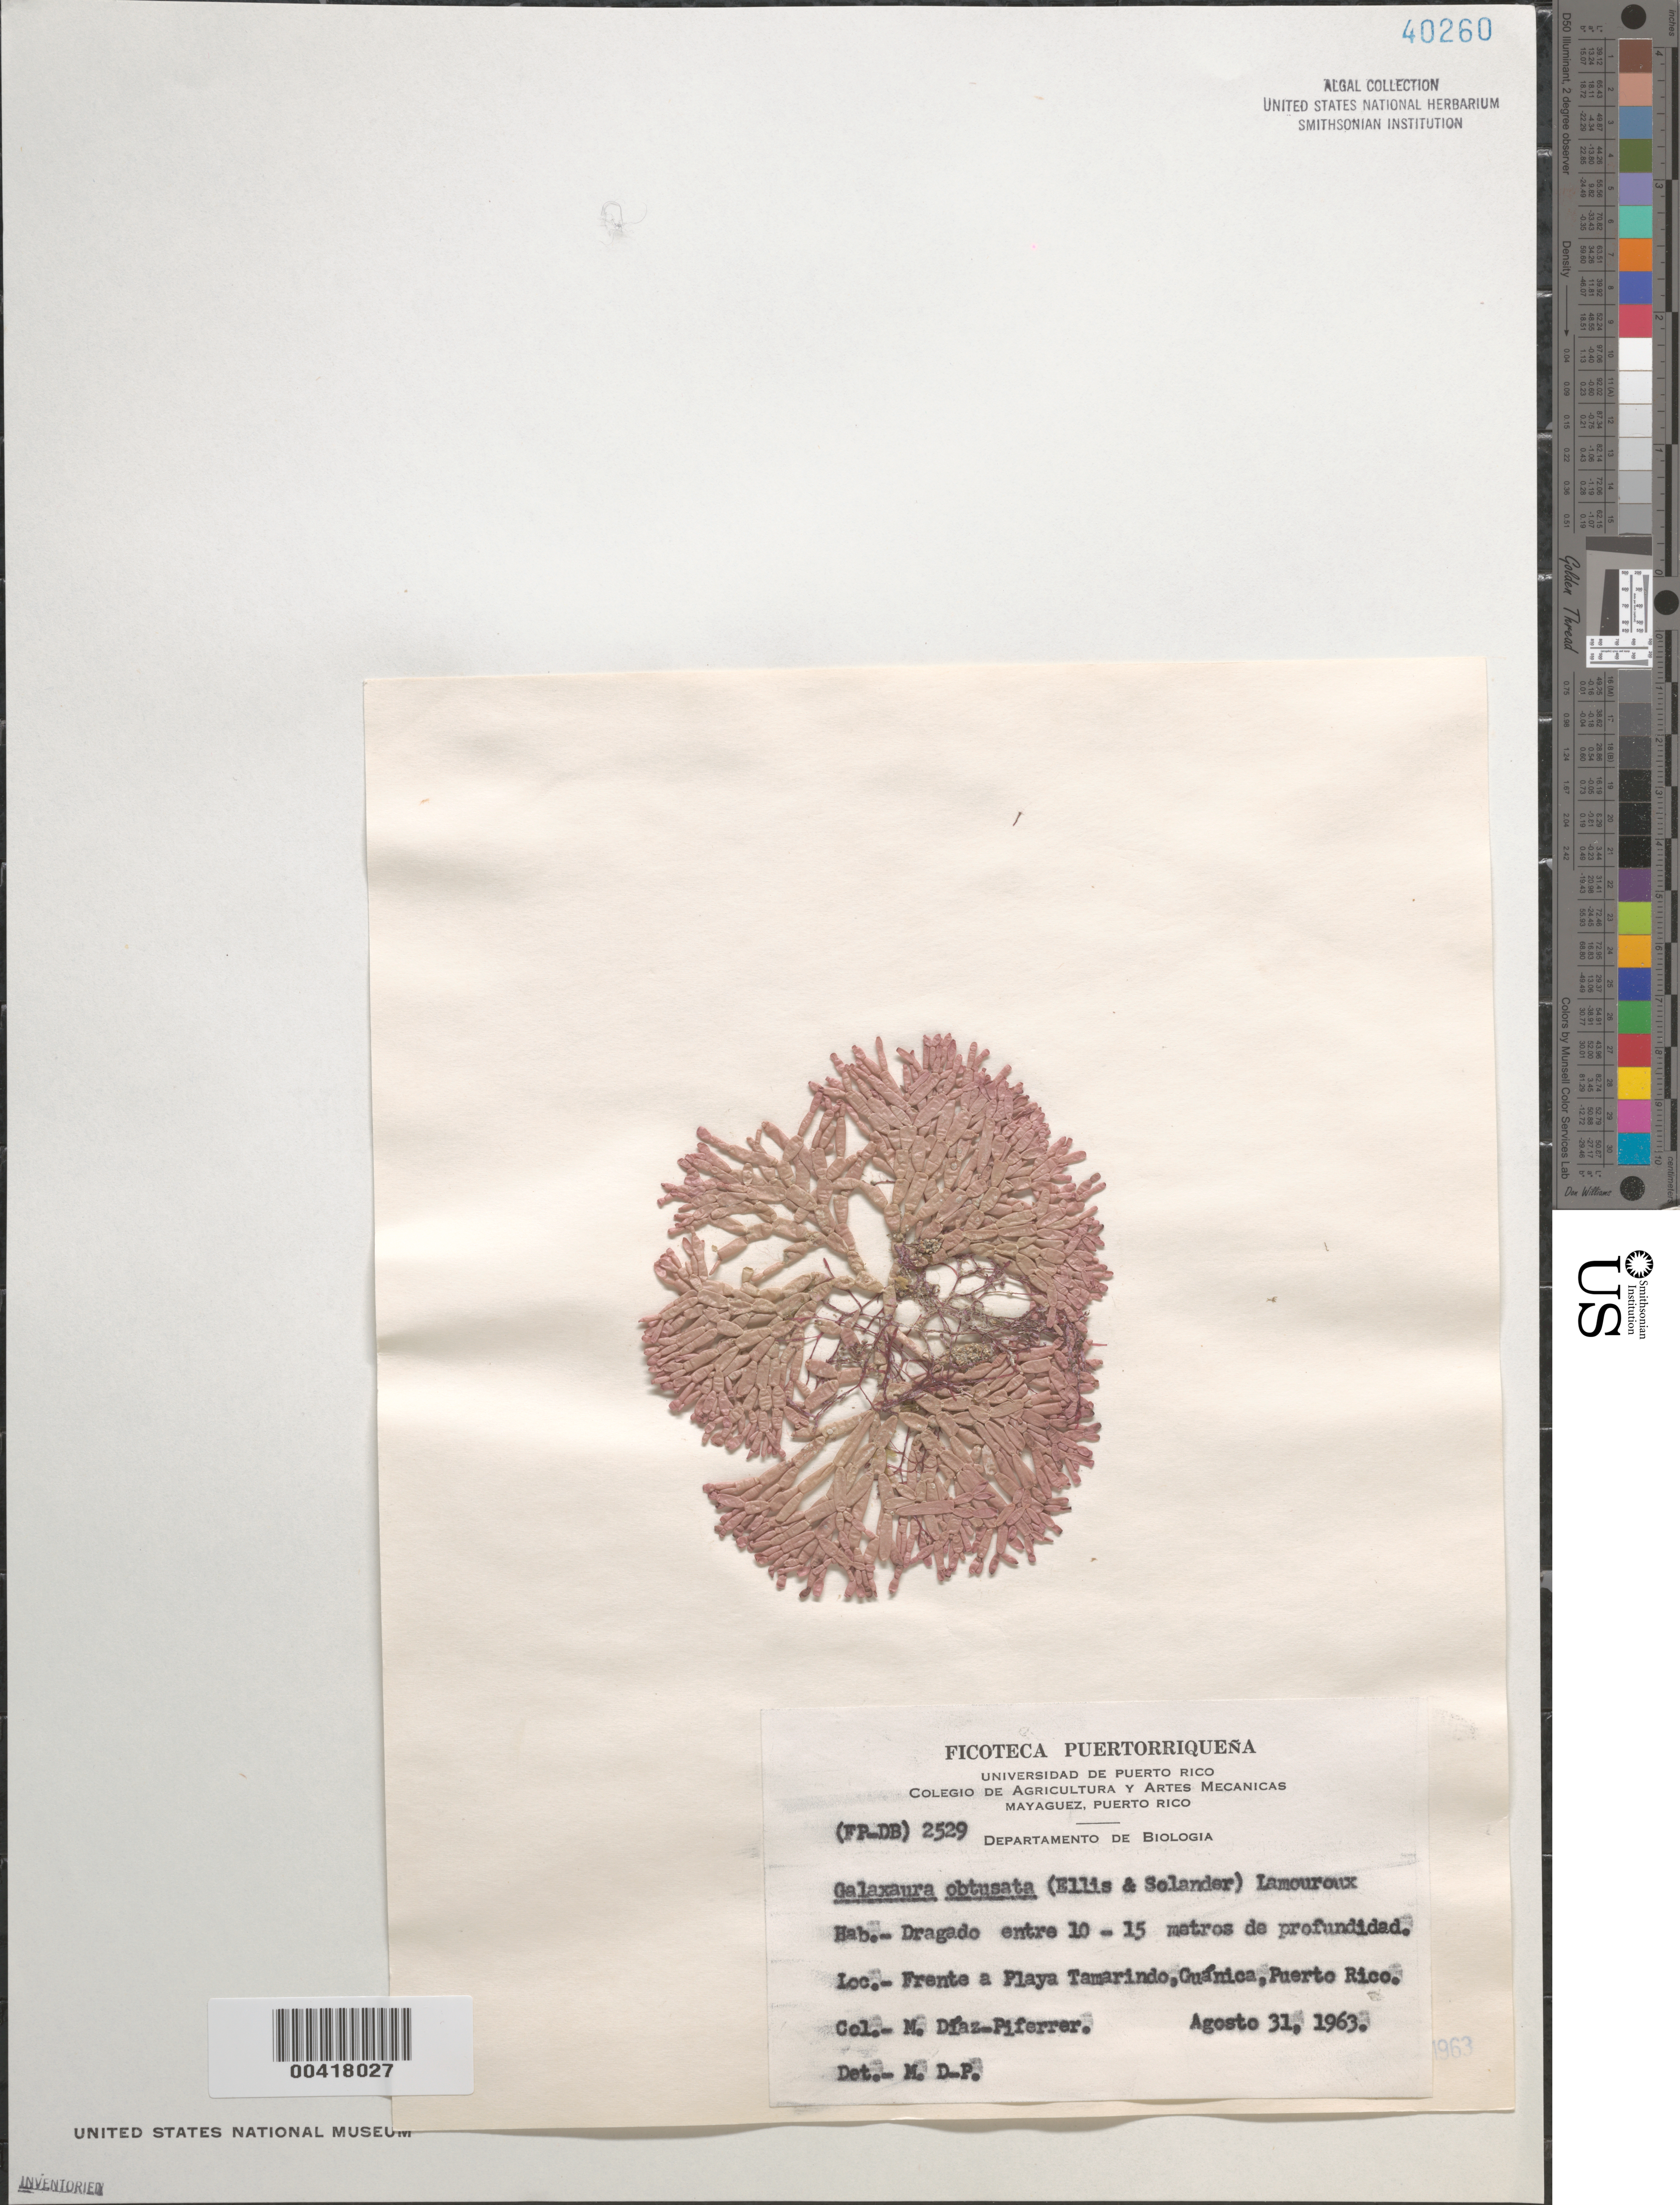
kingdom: Plantae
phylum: Rhodophyta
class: Florideophyceae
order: Nemaliales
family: Galaxauraceae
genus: Dichotomaria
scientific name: Dichotomaria obtusata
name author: (Ellis & Sol.) Lam.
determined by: Algae name updating Project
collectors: M. Diaz-Piferrer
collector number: (FP-DB) 2529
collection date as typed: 31 Aug 1963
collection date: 1963-08-31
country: Puerto Rico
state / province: Guanica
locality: Playa Tamarindo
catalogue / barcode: US 40260